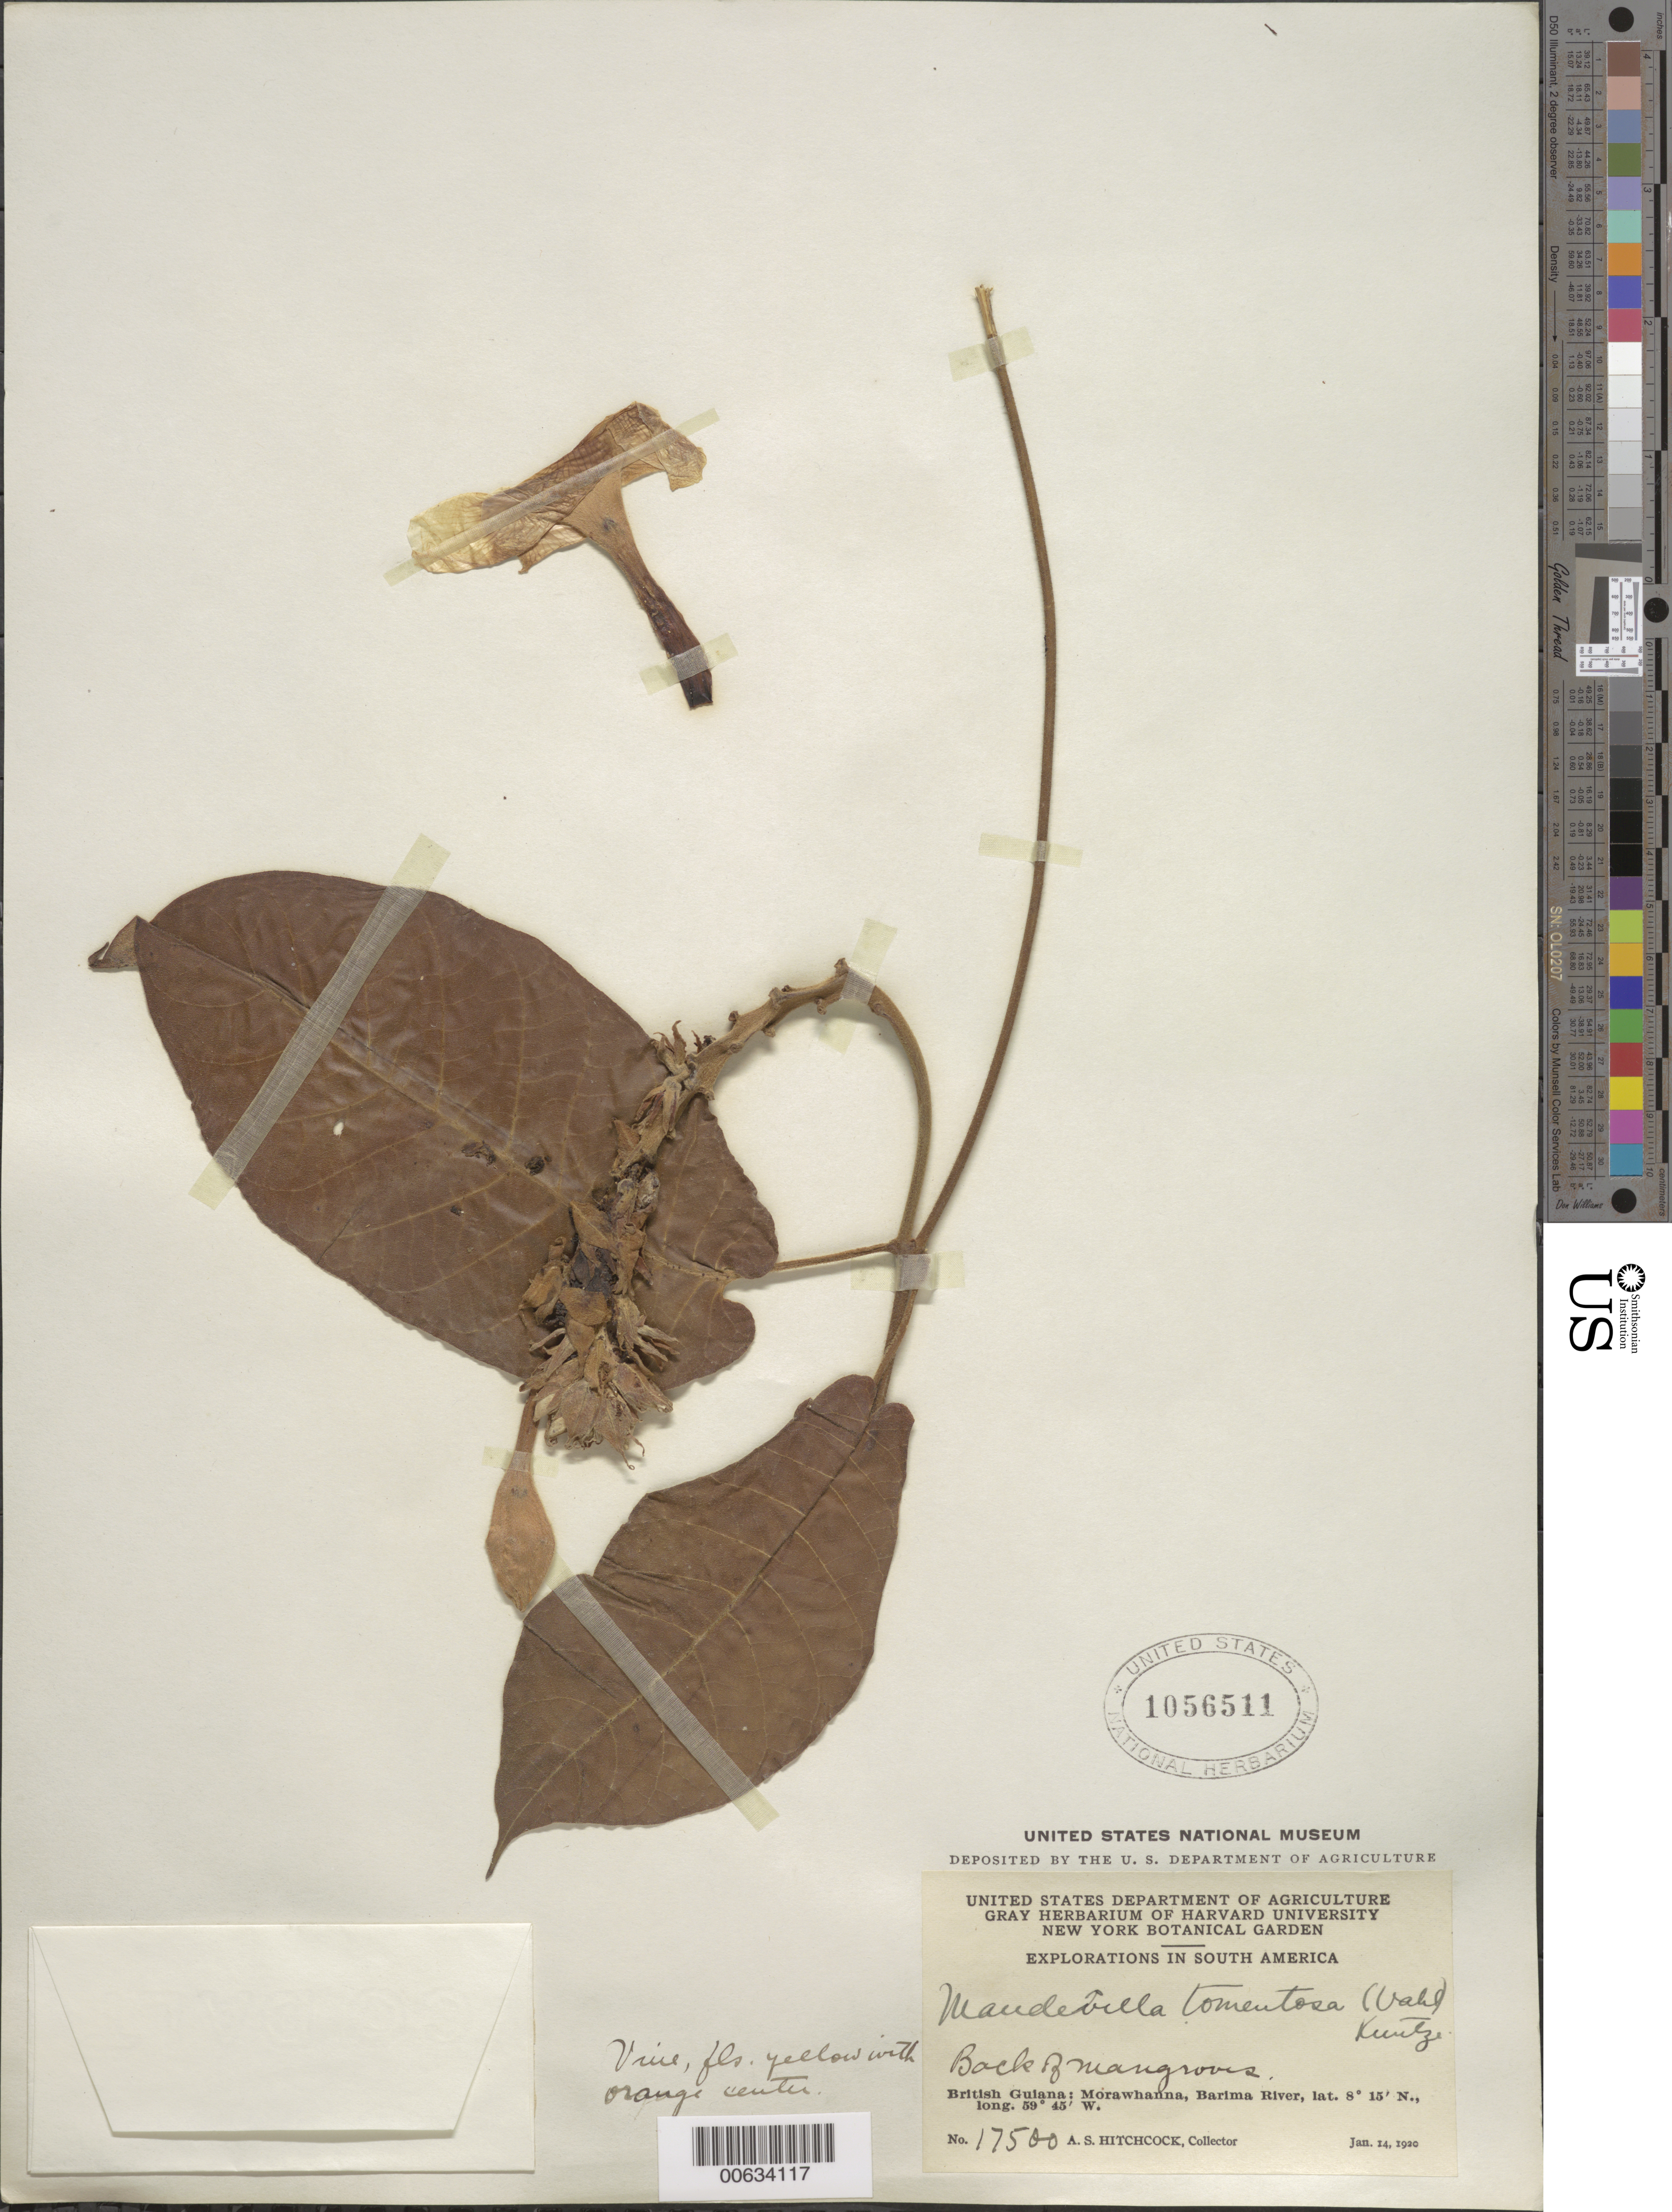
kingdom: Plantae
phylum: Tracheophyta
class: Magnoliopsida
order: Gentianales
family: Apocynaceae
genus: Mandevilla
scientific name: Mandevilla hirsuta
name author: (Rich.) K. Schum.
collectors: A. S. Hitchcock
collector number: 17500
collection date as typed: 14-Jan-20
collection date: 1920-01-14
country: Guyana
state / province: Barima-Waini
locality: Morawhanna, vic., Barima R.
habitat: Back of mangroves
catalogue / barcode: US 1056511